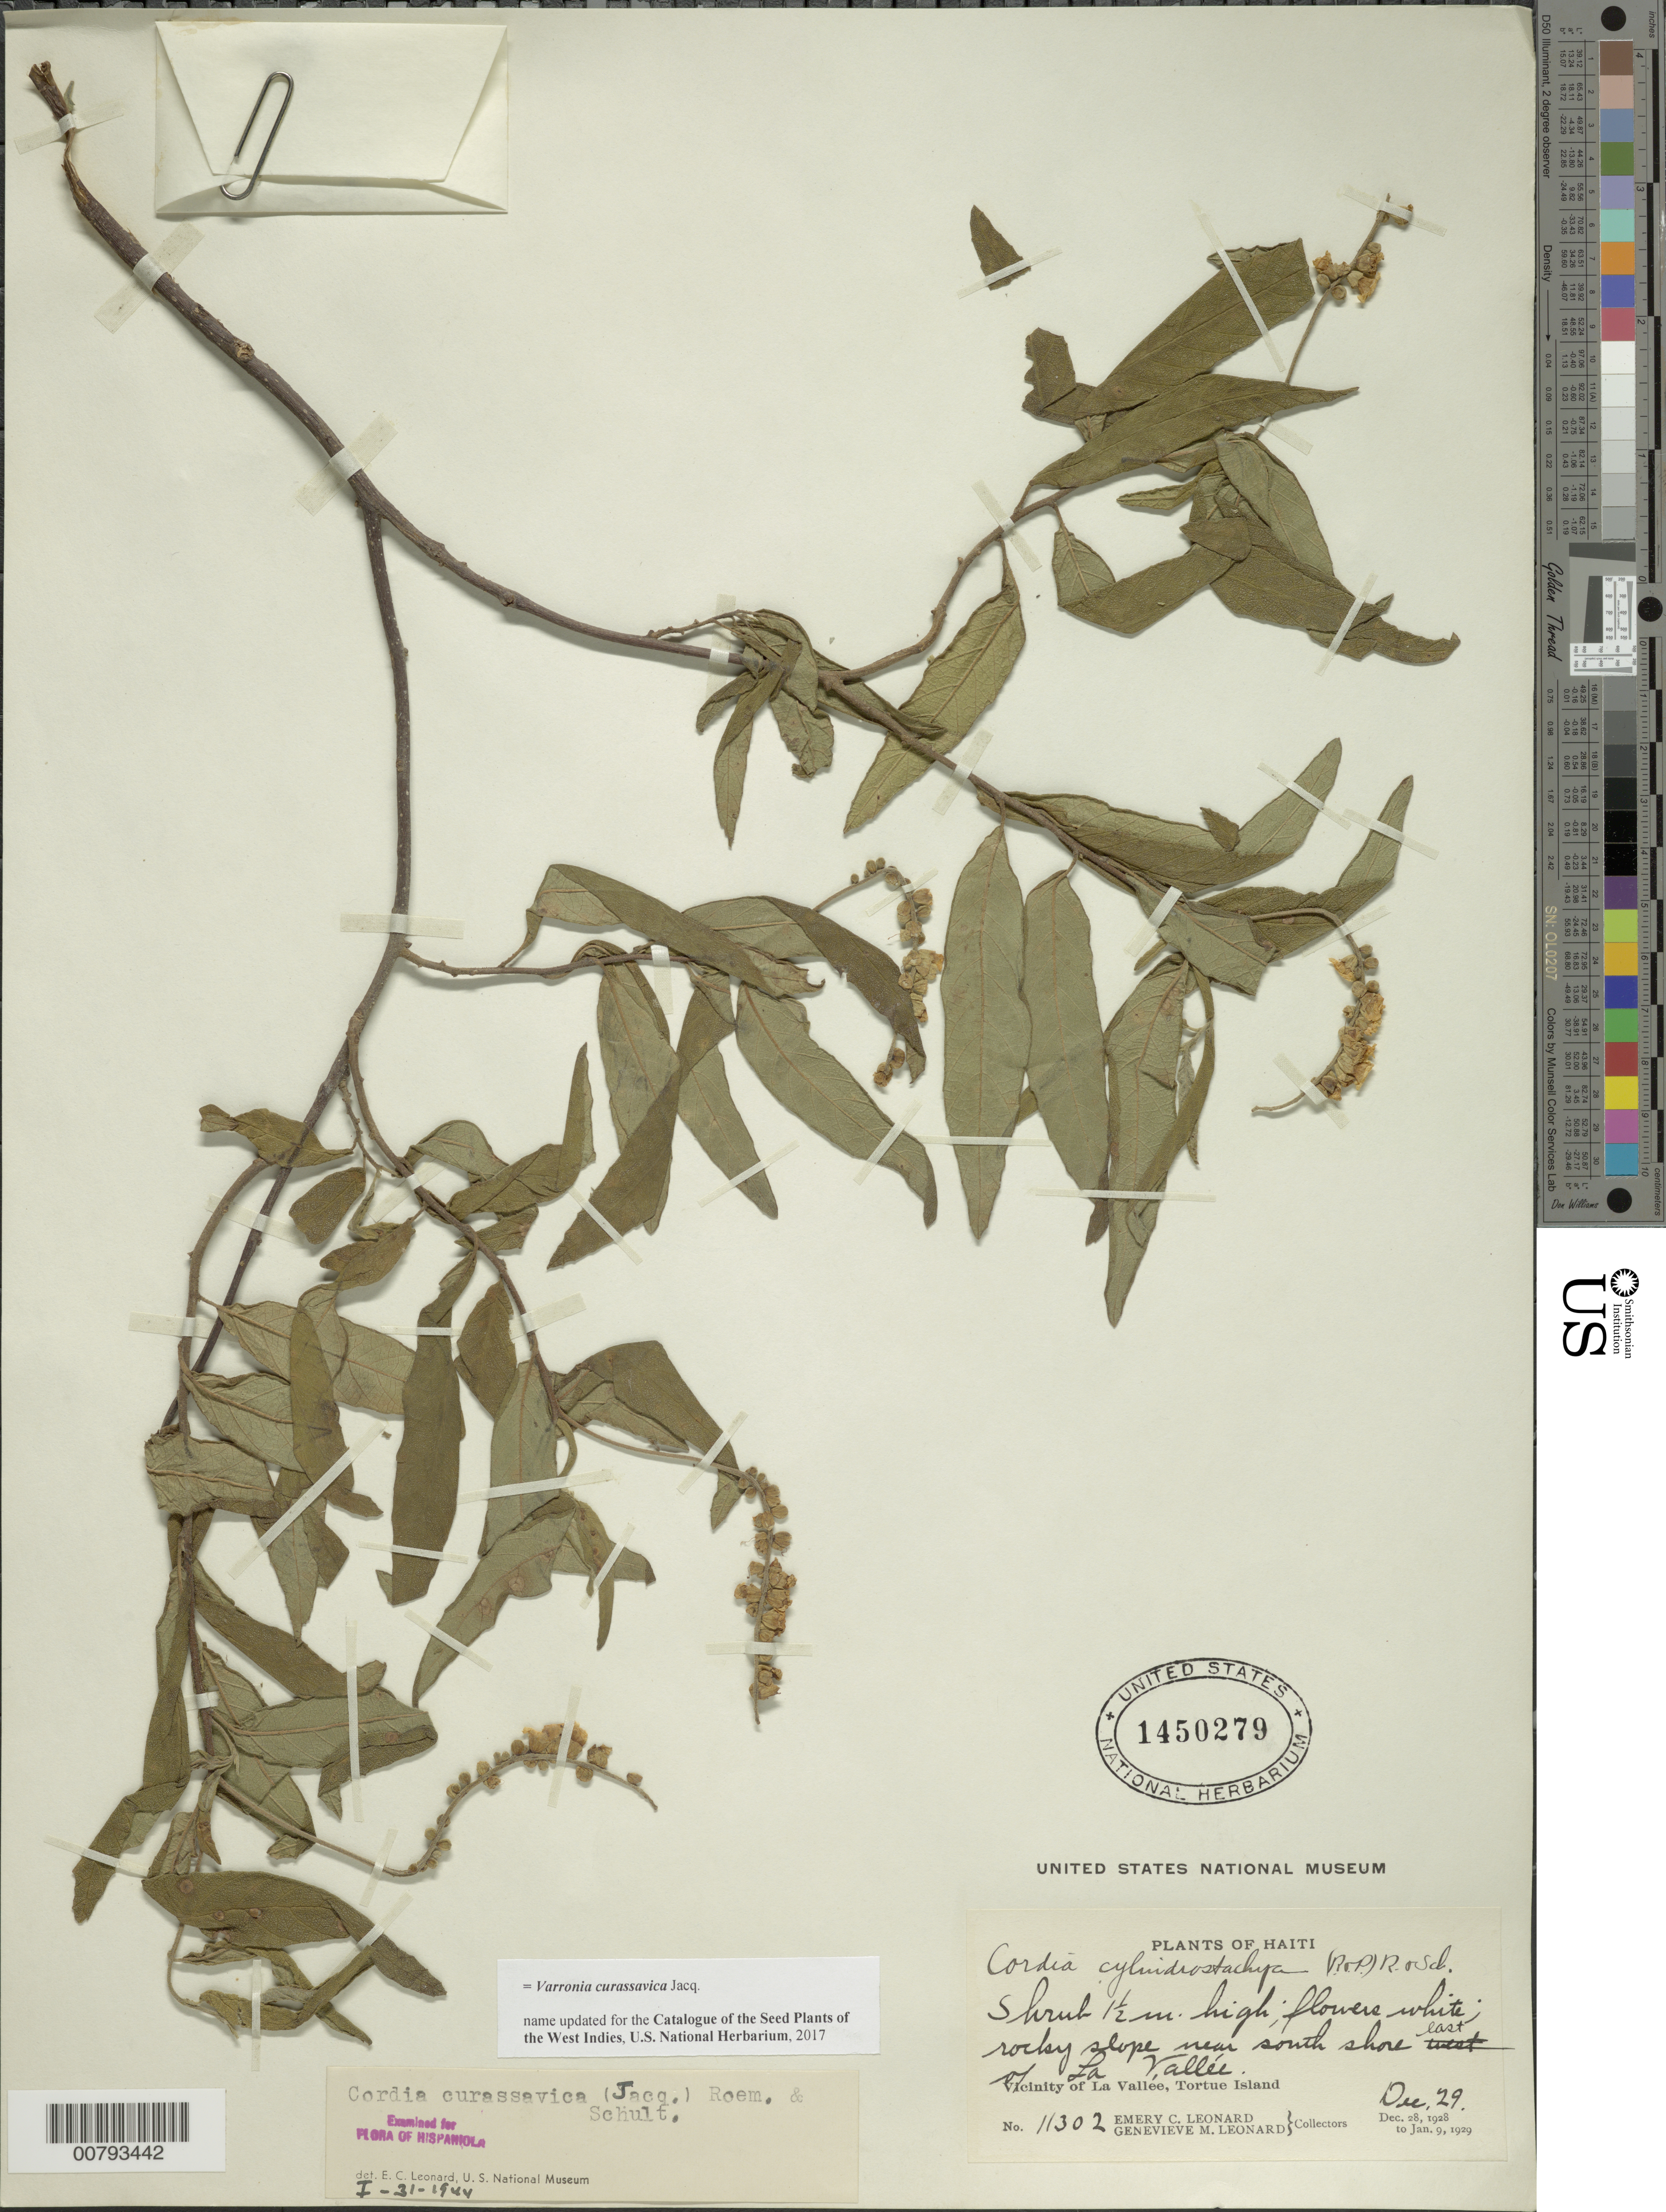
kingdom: Plantae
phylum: Tracheophyta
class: Magnoliopsida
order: Boraginales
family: Cordiaceae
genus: Varronia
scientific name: Varronia curassavica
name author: Jacq.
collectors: E. C. Leonard & G. M. Leonard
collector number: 11302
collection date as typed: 29 Dec 1928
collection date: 1928-12-29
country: Haiti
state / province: Nord-Óuest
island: Île de la Tortue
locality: Tortue Island, vicinity of La Vallée, near south shore east of La Vallée.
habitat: Rocky slope.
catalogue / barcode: US 1450279